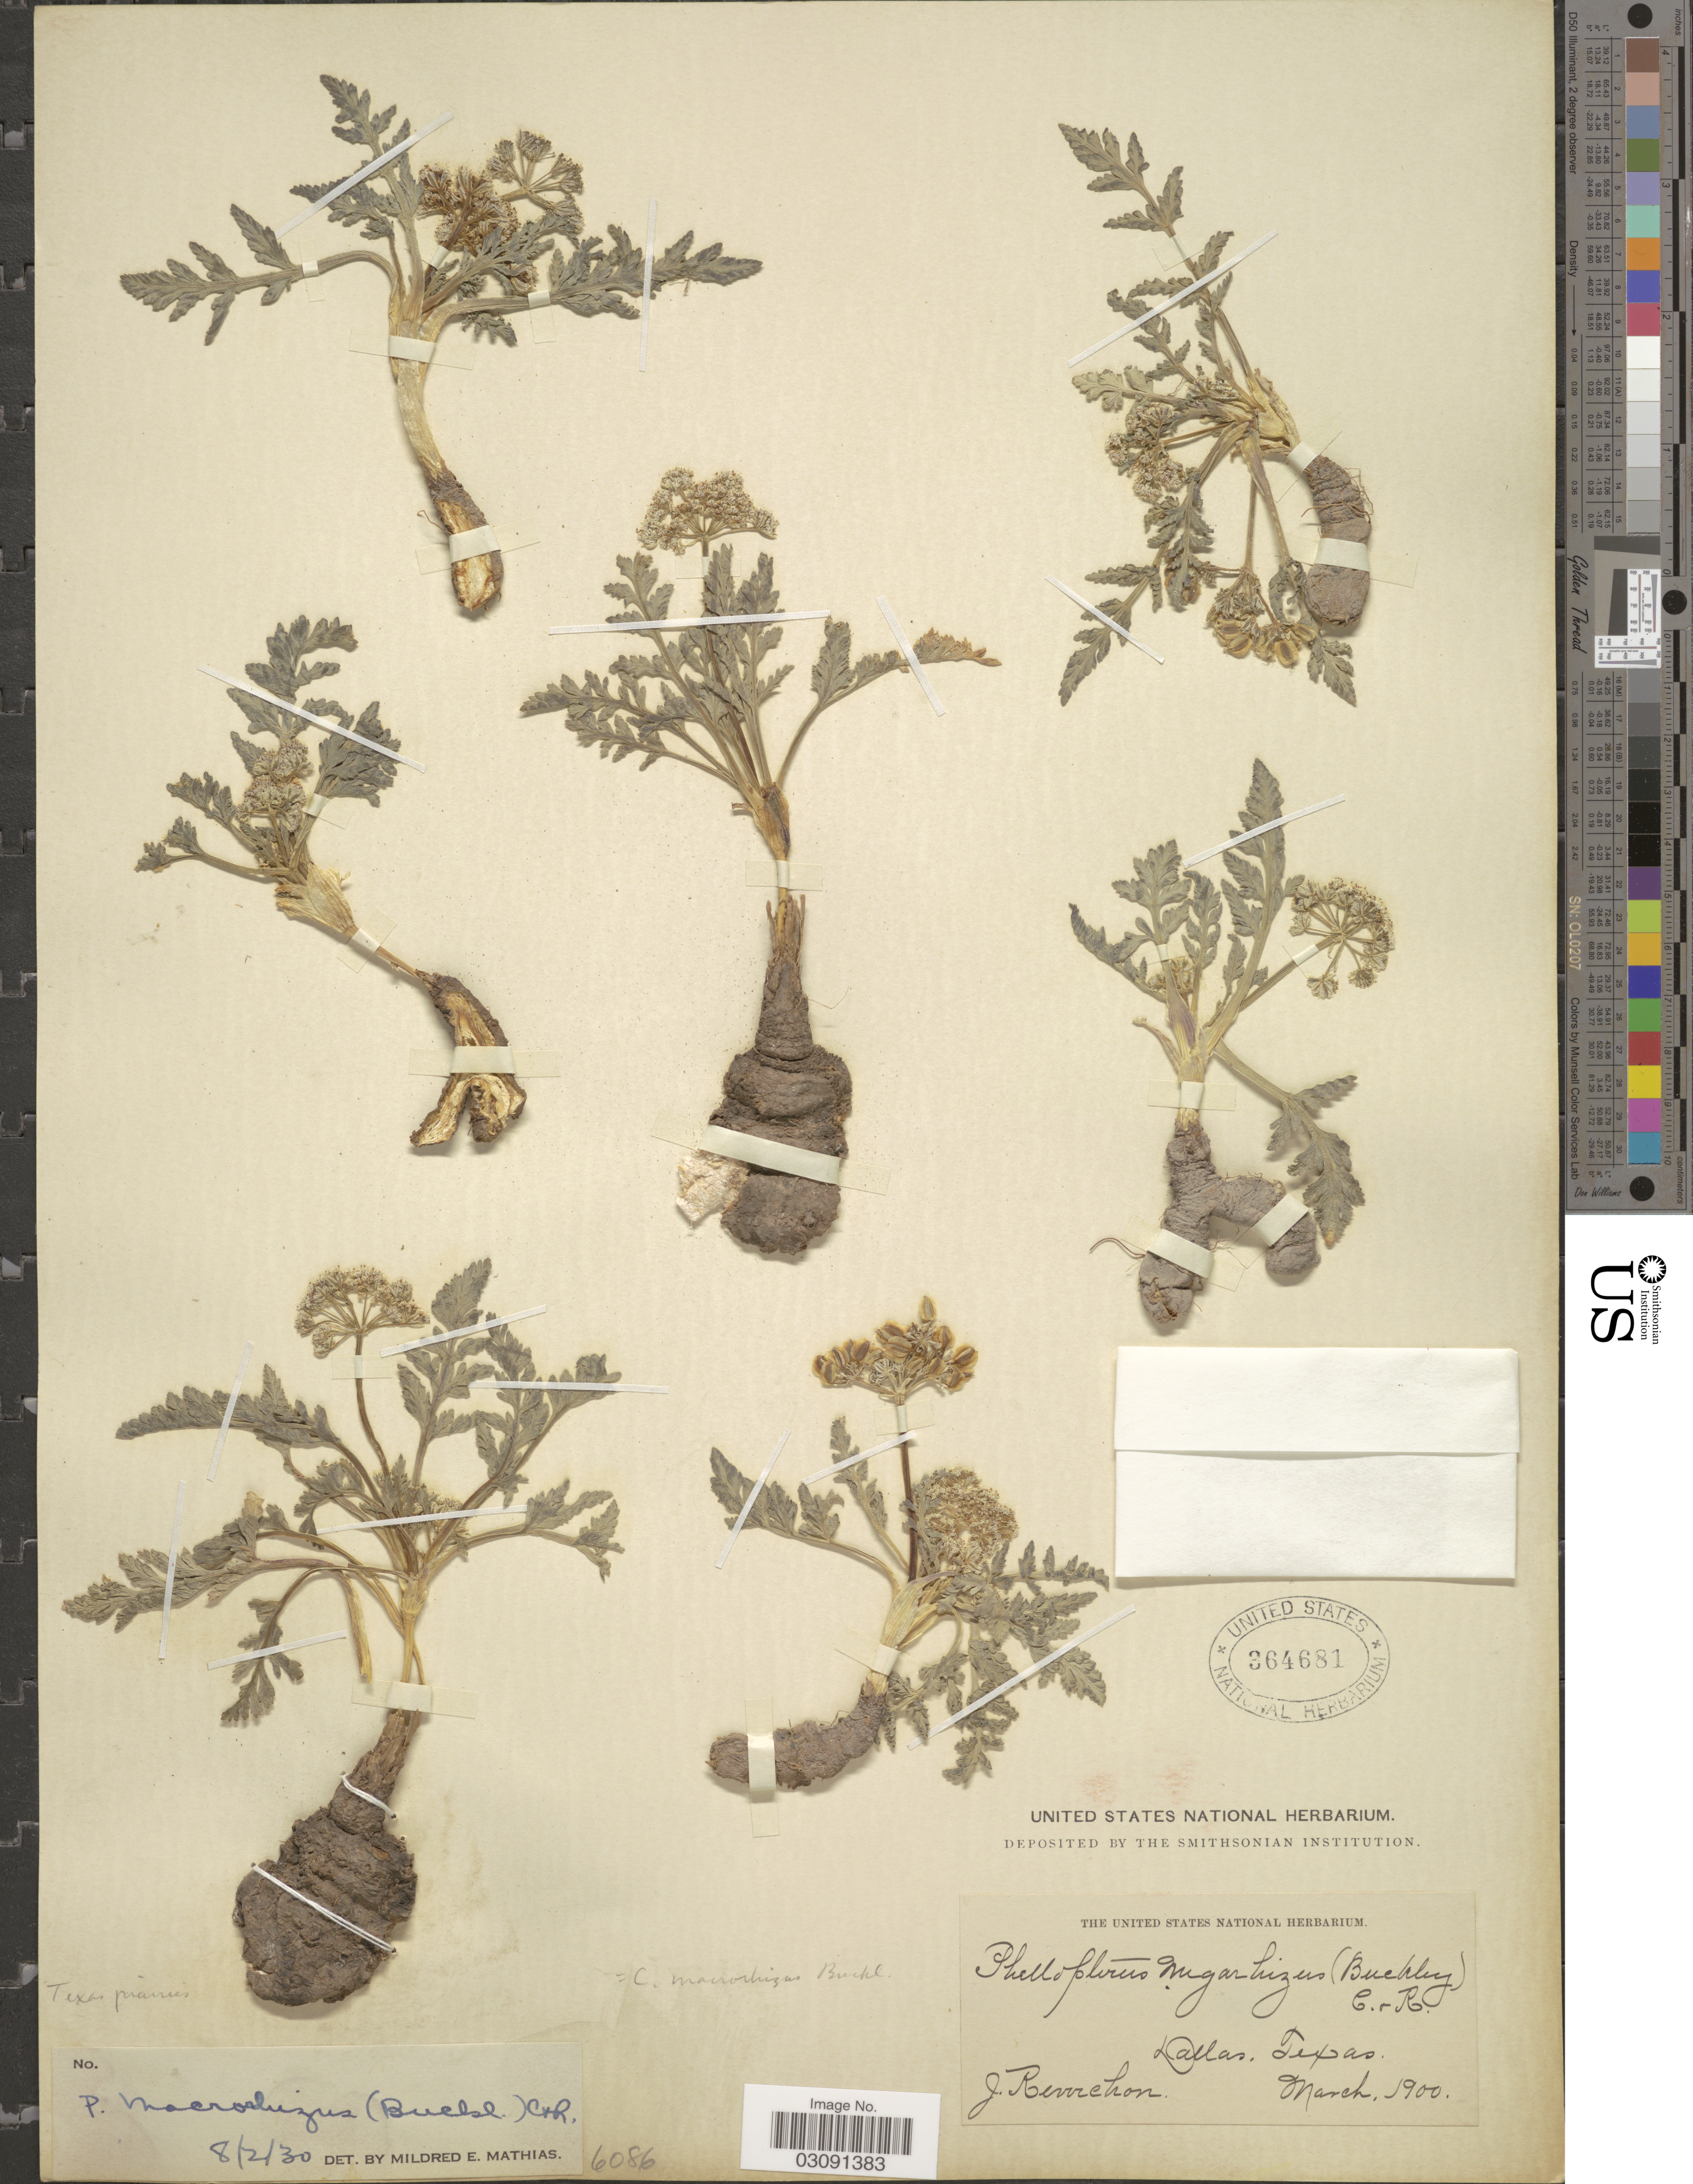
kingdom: Plantae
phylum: Tracheophyta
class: Magnoliopsida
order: Apiales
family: Apiaceae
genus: Cymopterus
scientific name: Cymopterus macrorhizus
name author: Buckley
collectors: J. Reverchon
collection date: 1900-03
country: United States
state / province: Texas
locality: Dallas.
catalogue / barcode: US 364681